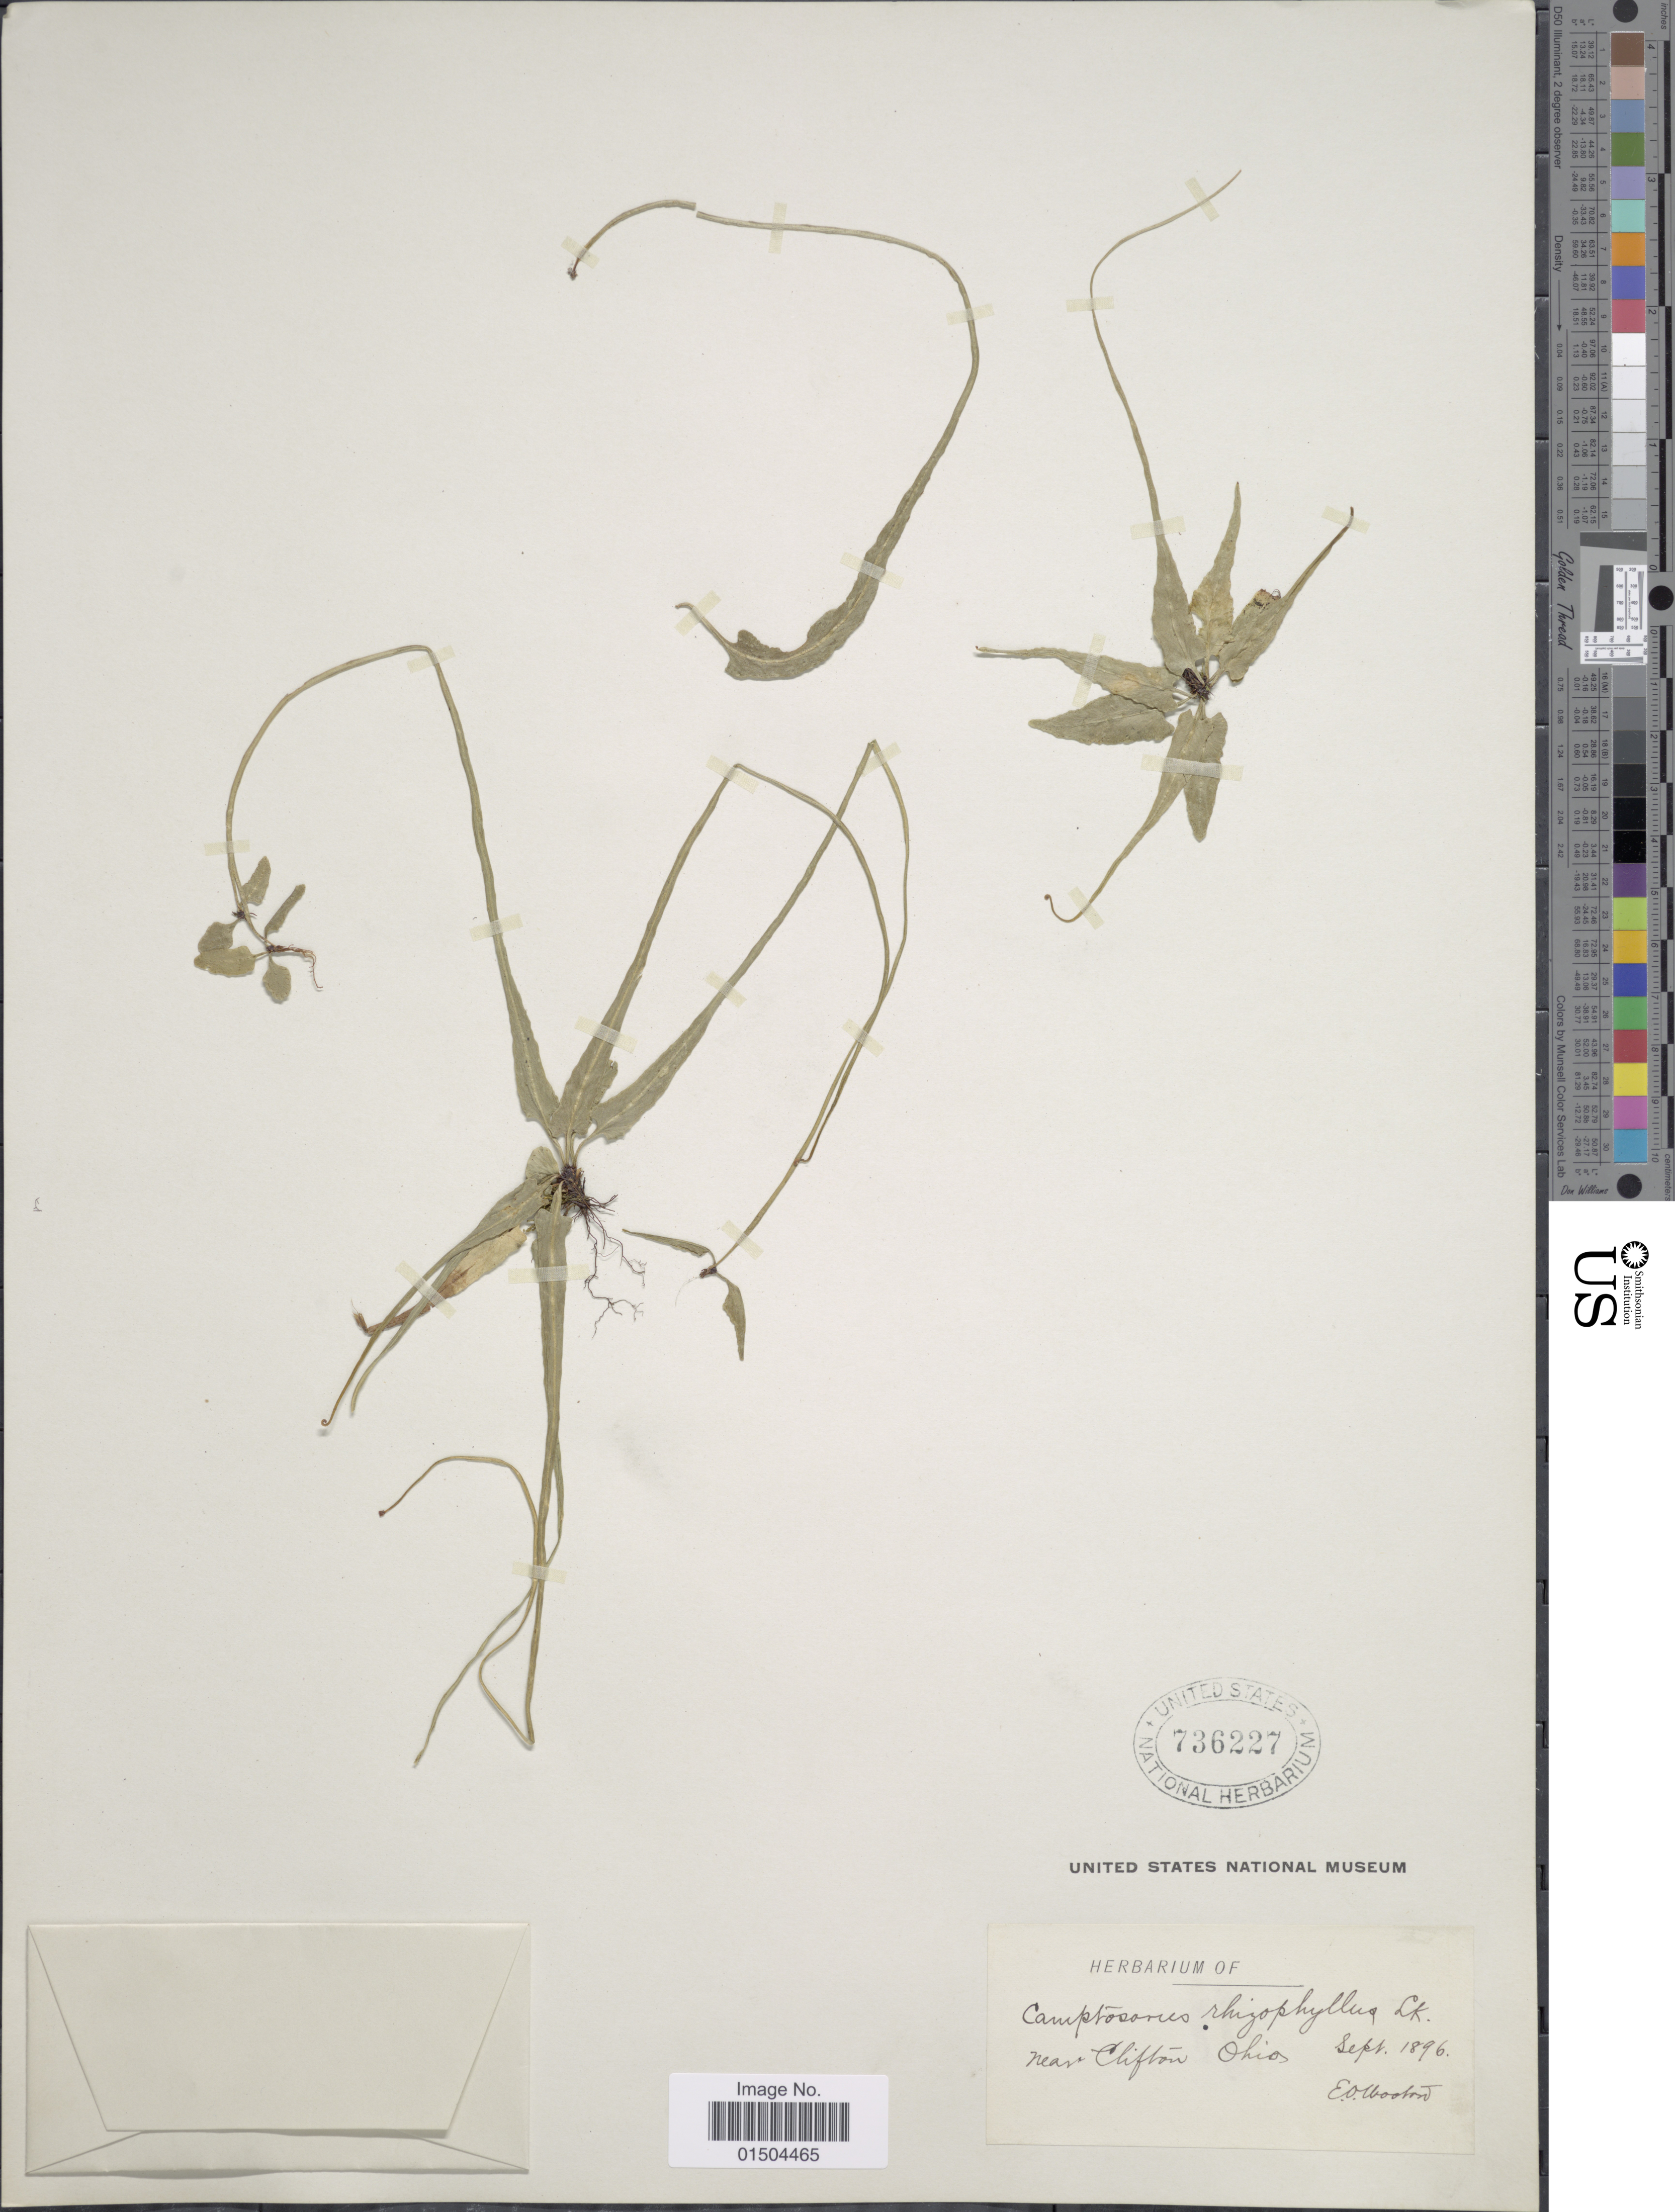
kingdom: Plantae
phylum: Tracheophyta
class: Polypodiopsida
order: Polypodiales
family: Aspleniaceae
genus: Asplenium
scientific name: Asplenium rhizophyllum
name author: L.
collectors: E. O. Wooton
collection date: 1896-09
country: United States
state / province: Ohio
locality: Near Clifton.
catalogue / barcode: US 736227